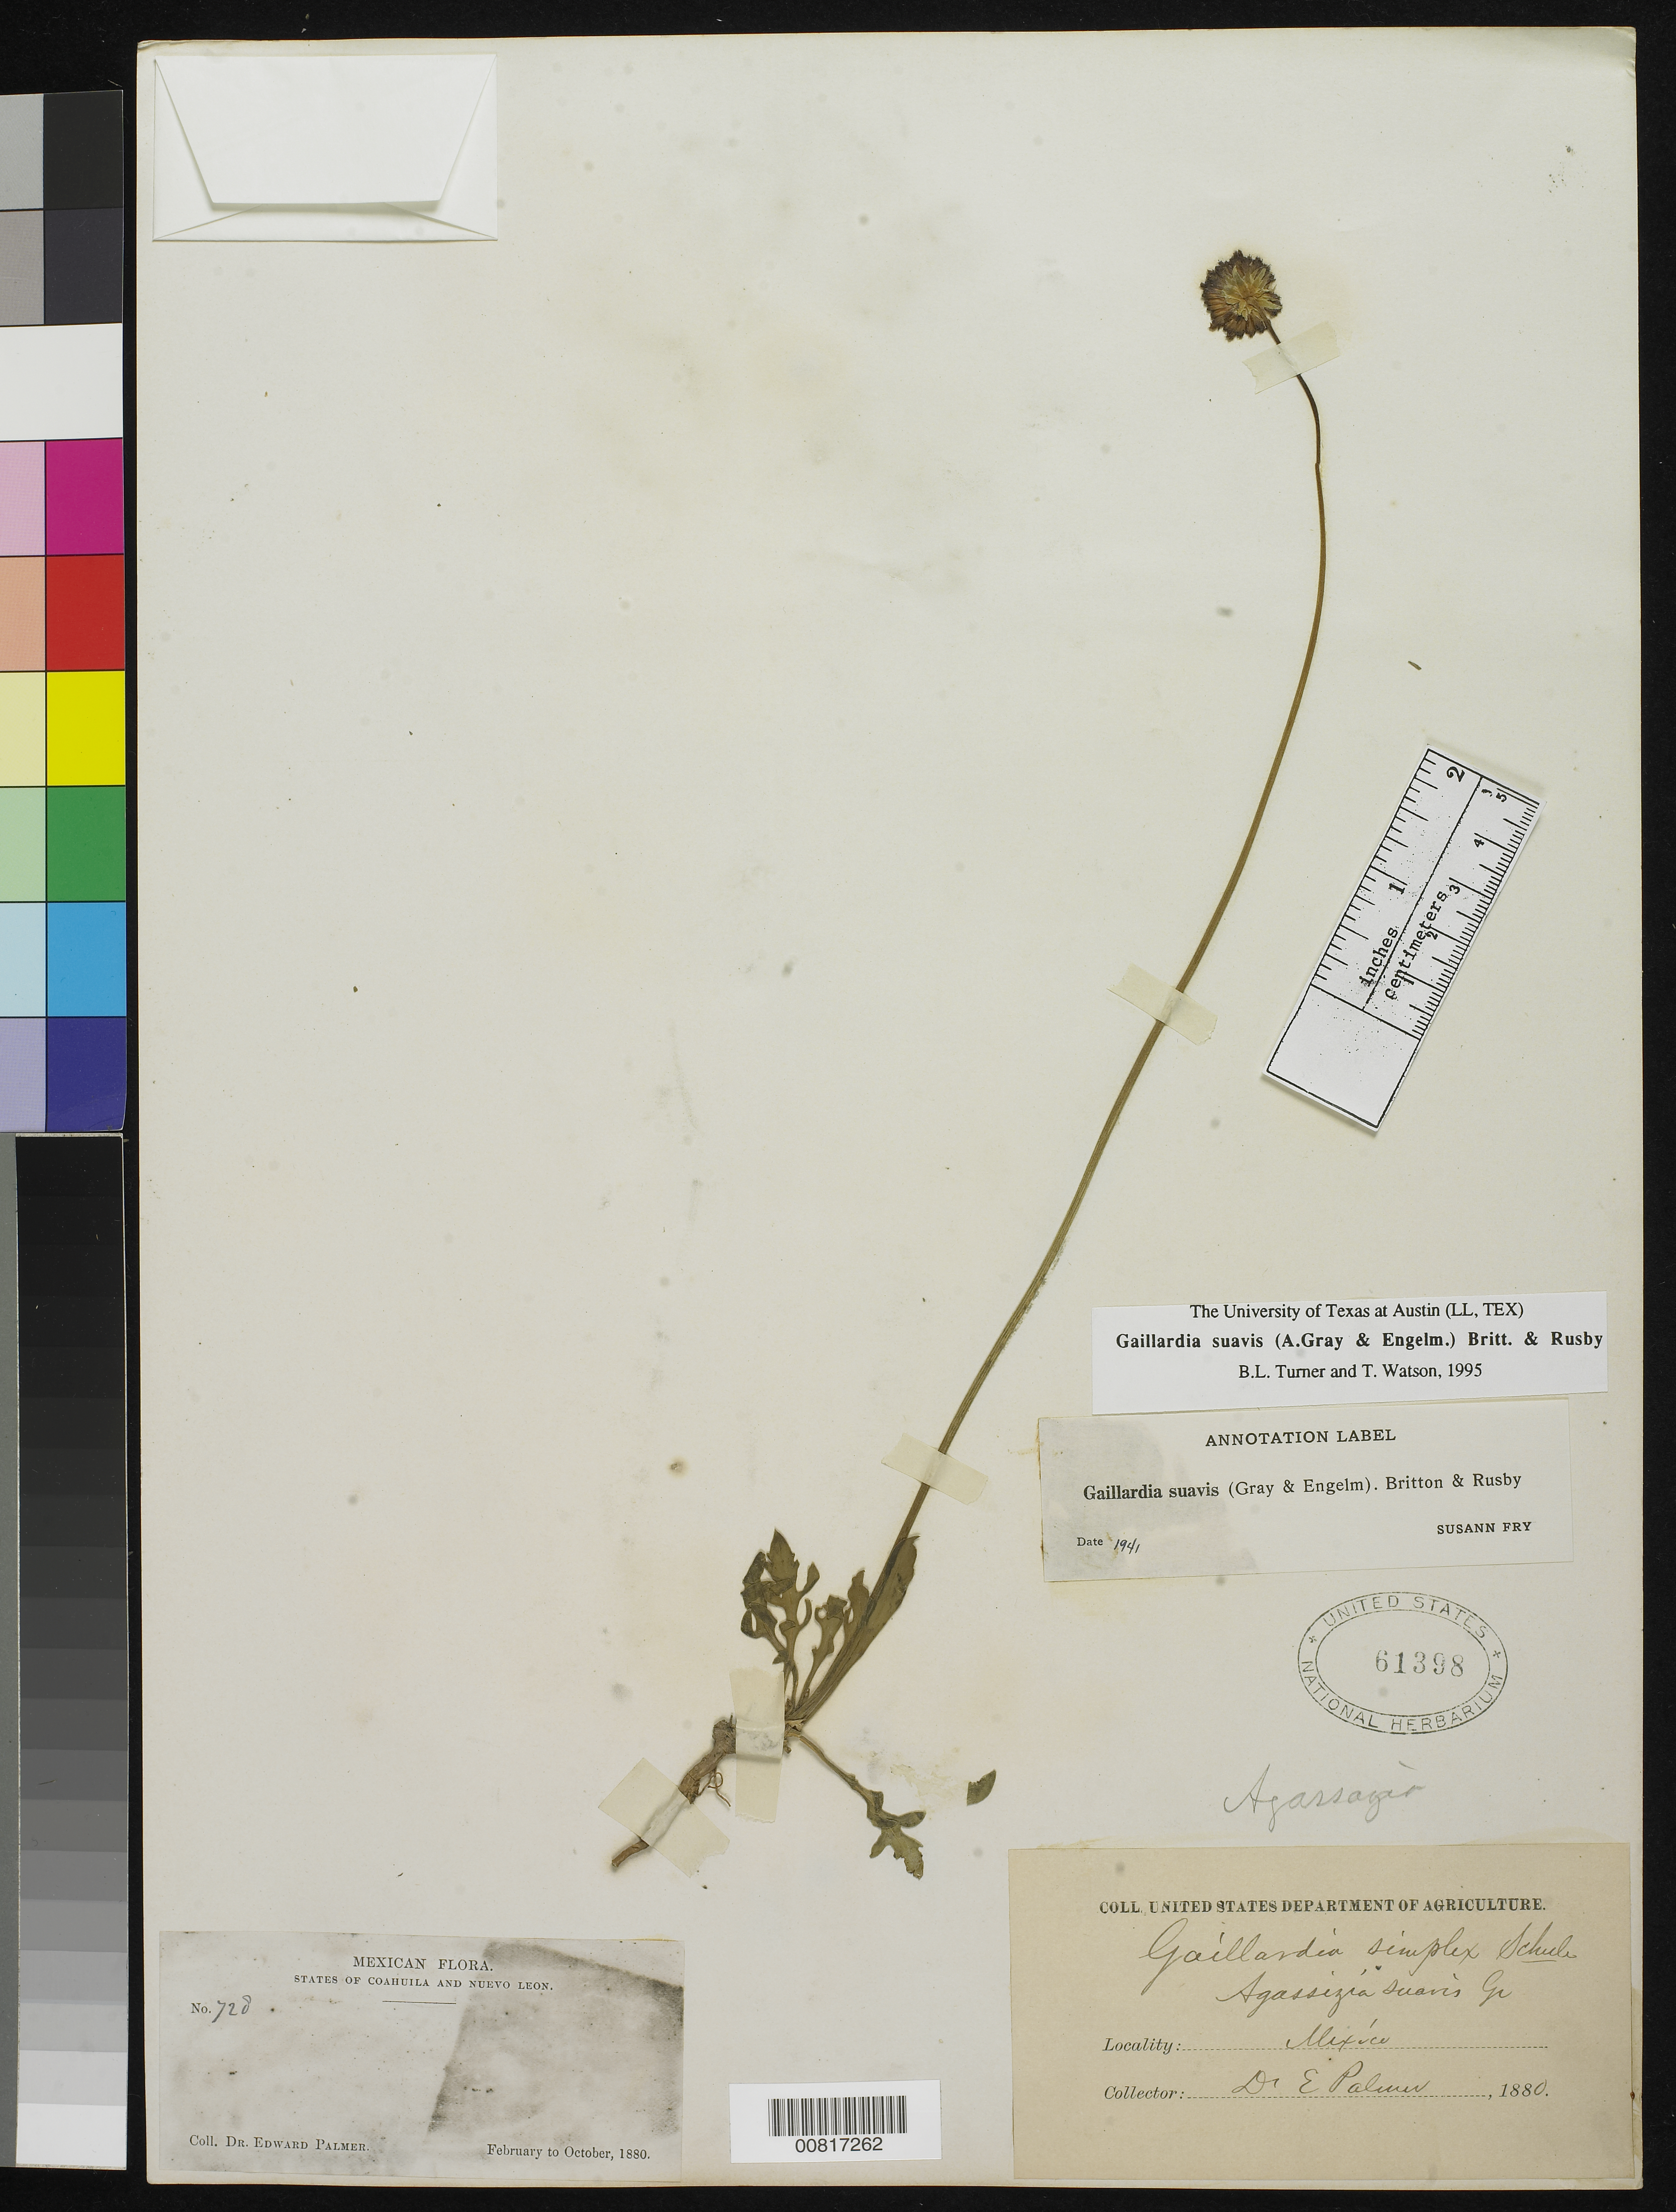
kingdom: Plantae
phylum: Tracheophyta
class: Magnoliopsida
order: Asterales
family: Asteraceae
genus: Gaillardia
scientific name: Gaillardia suavis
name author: (A. Gray & Engelm.) Britton & Rusby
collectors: E. Palmer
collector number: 728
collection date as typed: Feb 1880 to -- Oct 1880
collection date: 1880-02/1880-10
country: Mexico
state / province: Coahuila / Nuevo León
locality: States of Coahuila and Nuevo León.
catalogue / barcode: US 61398